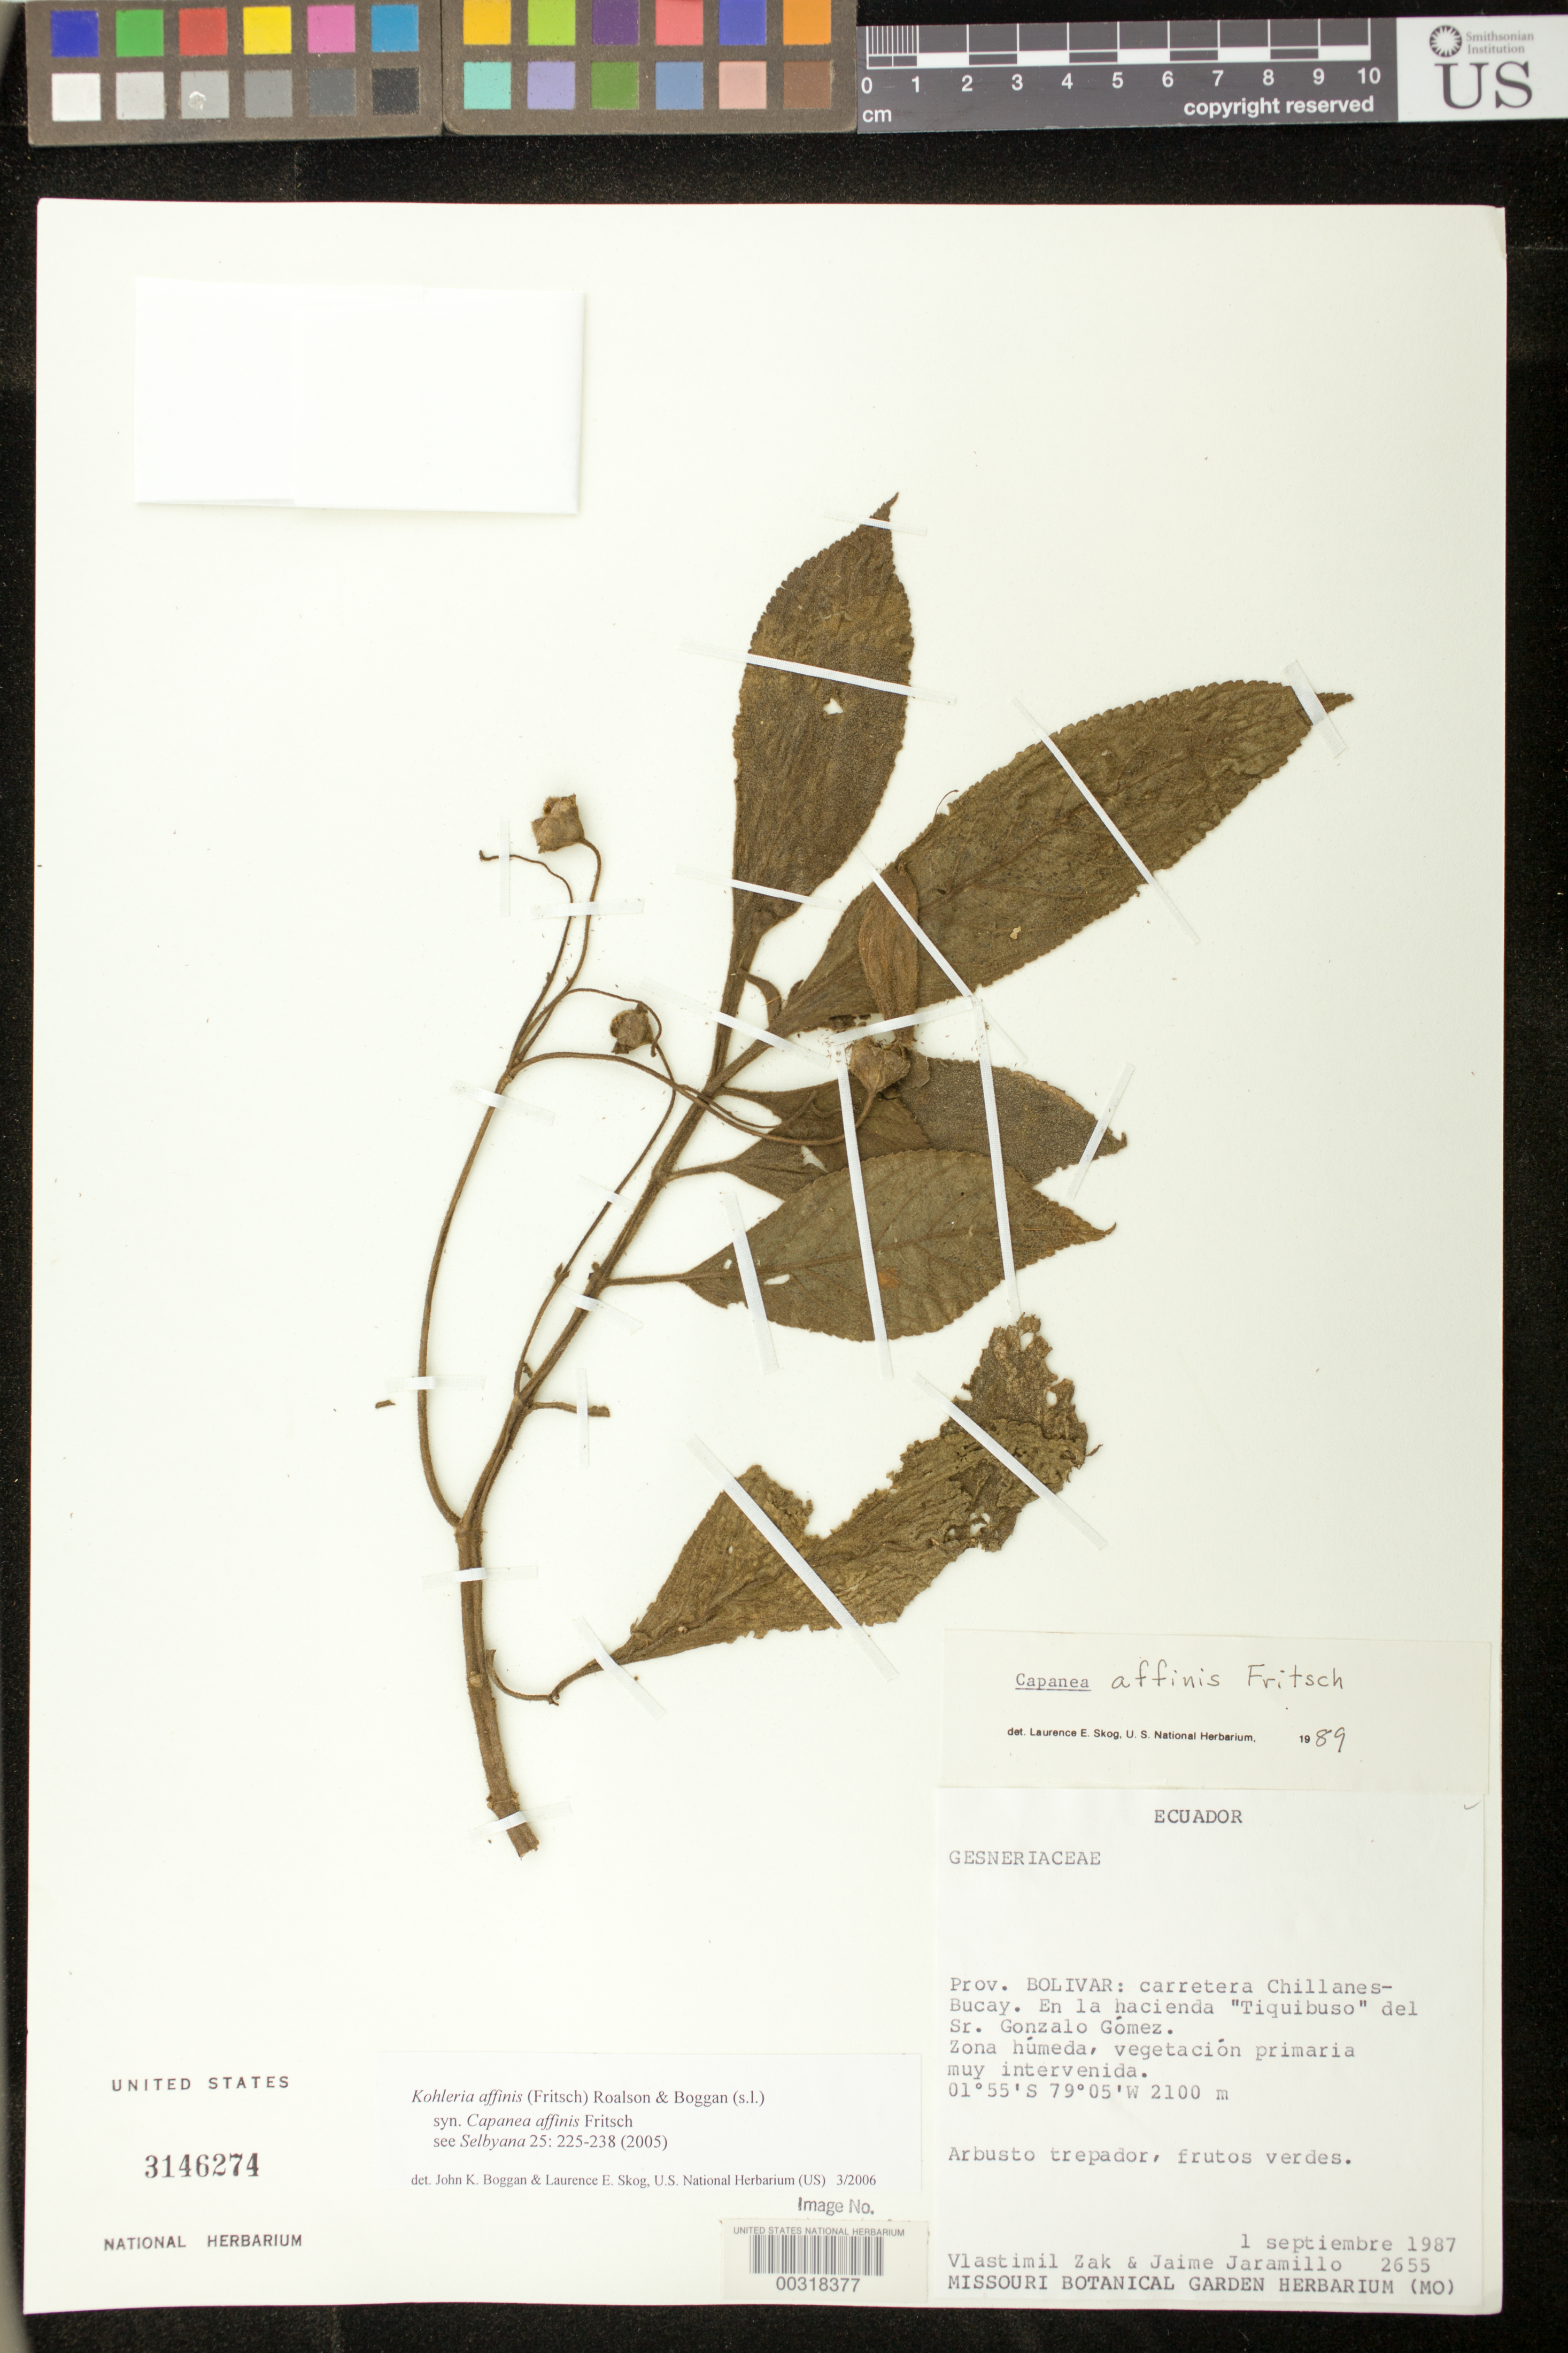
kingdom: Plantae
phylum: Tracheophyta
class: Magnoliopsida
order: Lamiales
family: Gesneriaceae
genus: Kohleria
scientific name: Kohleria affinis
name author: (Fritsch) Roalson & Boggan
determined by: Boggan, J. K.; Skog, L. E.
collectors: V. Zak & J. L. Jaramillo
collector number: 2655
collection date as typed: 01 Sep 1987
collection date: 1987-09-01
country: Ecuador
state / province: Bolivar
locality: Chillanes - Bucay highway, in the Hacienda "Tiquibuso" del Sr. Gonzalo Gomez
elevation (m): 2100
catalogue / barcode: US 3146274